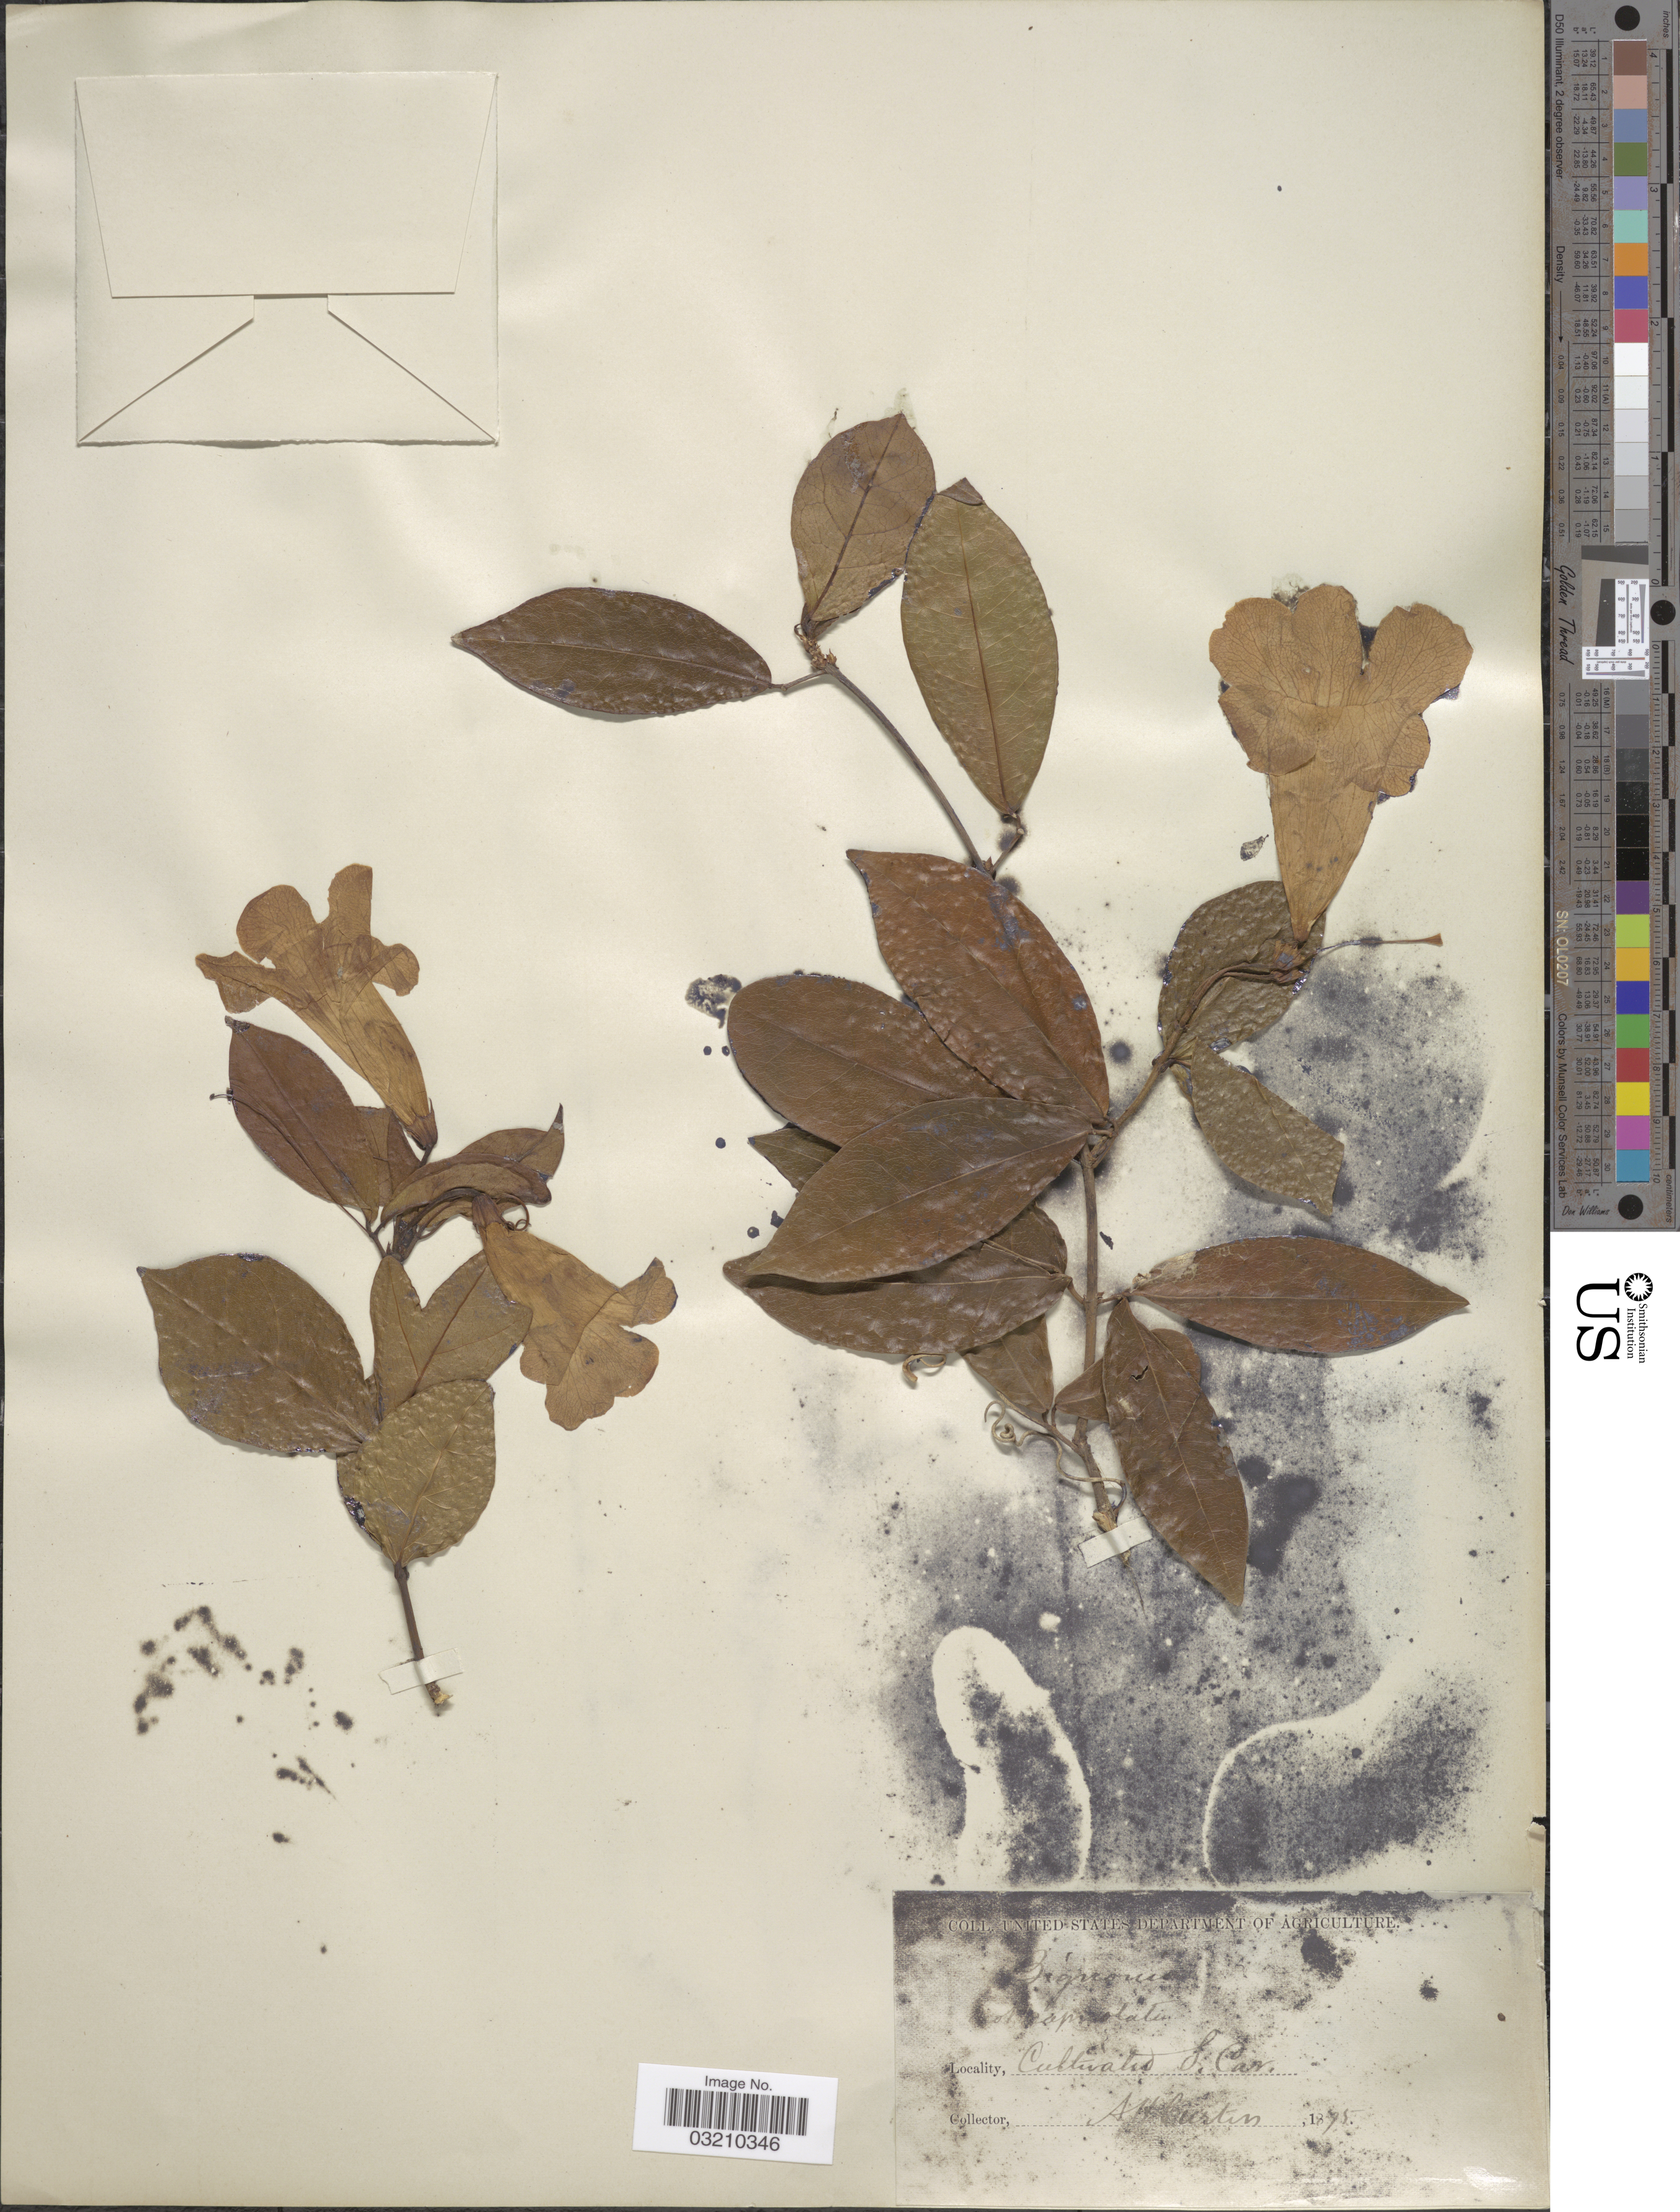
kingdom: Plantae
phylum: Tracheophyta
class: Magnoliopsida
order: Lamiales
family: Bignoniaceae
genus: Bignonia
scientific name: Bignonia capreolata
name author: L.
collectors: A. H. Curtiss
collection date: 1875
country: United States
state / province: South Carolina